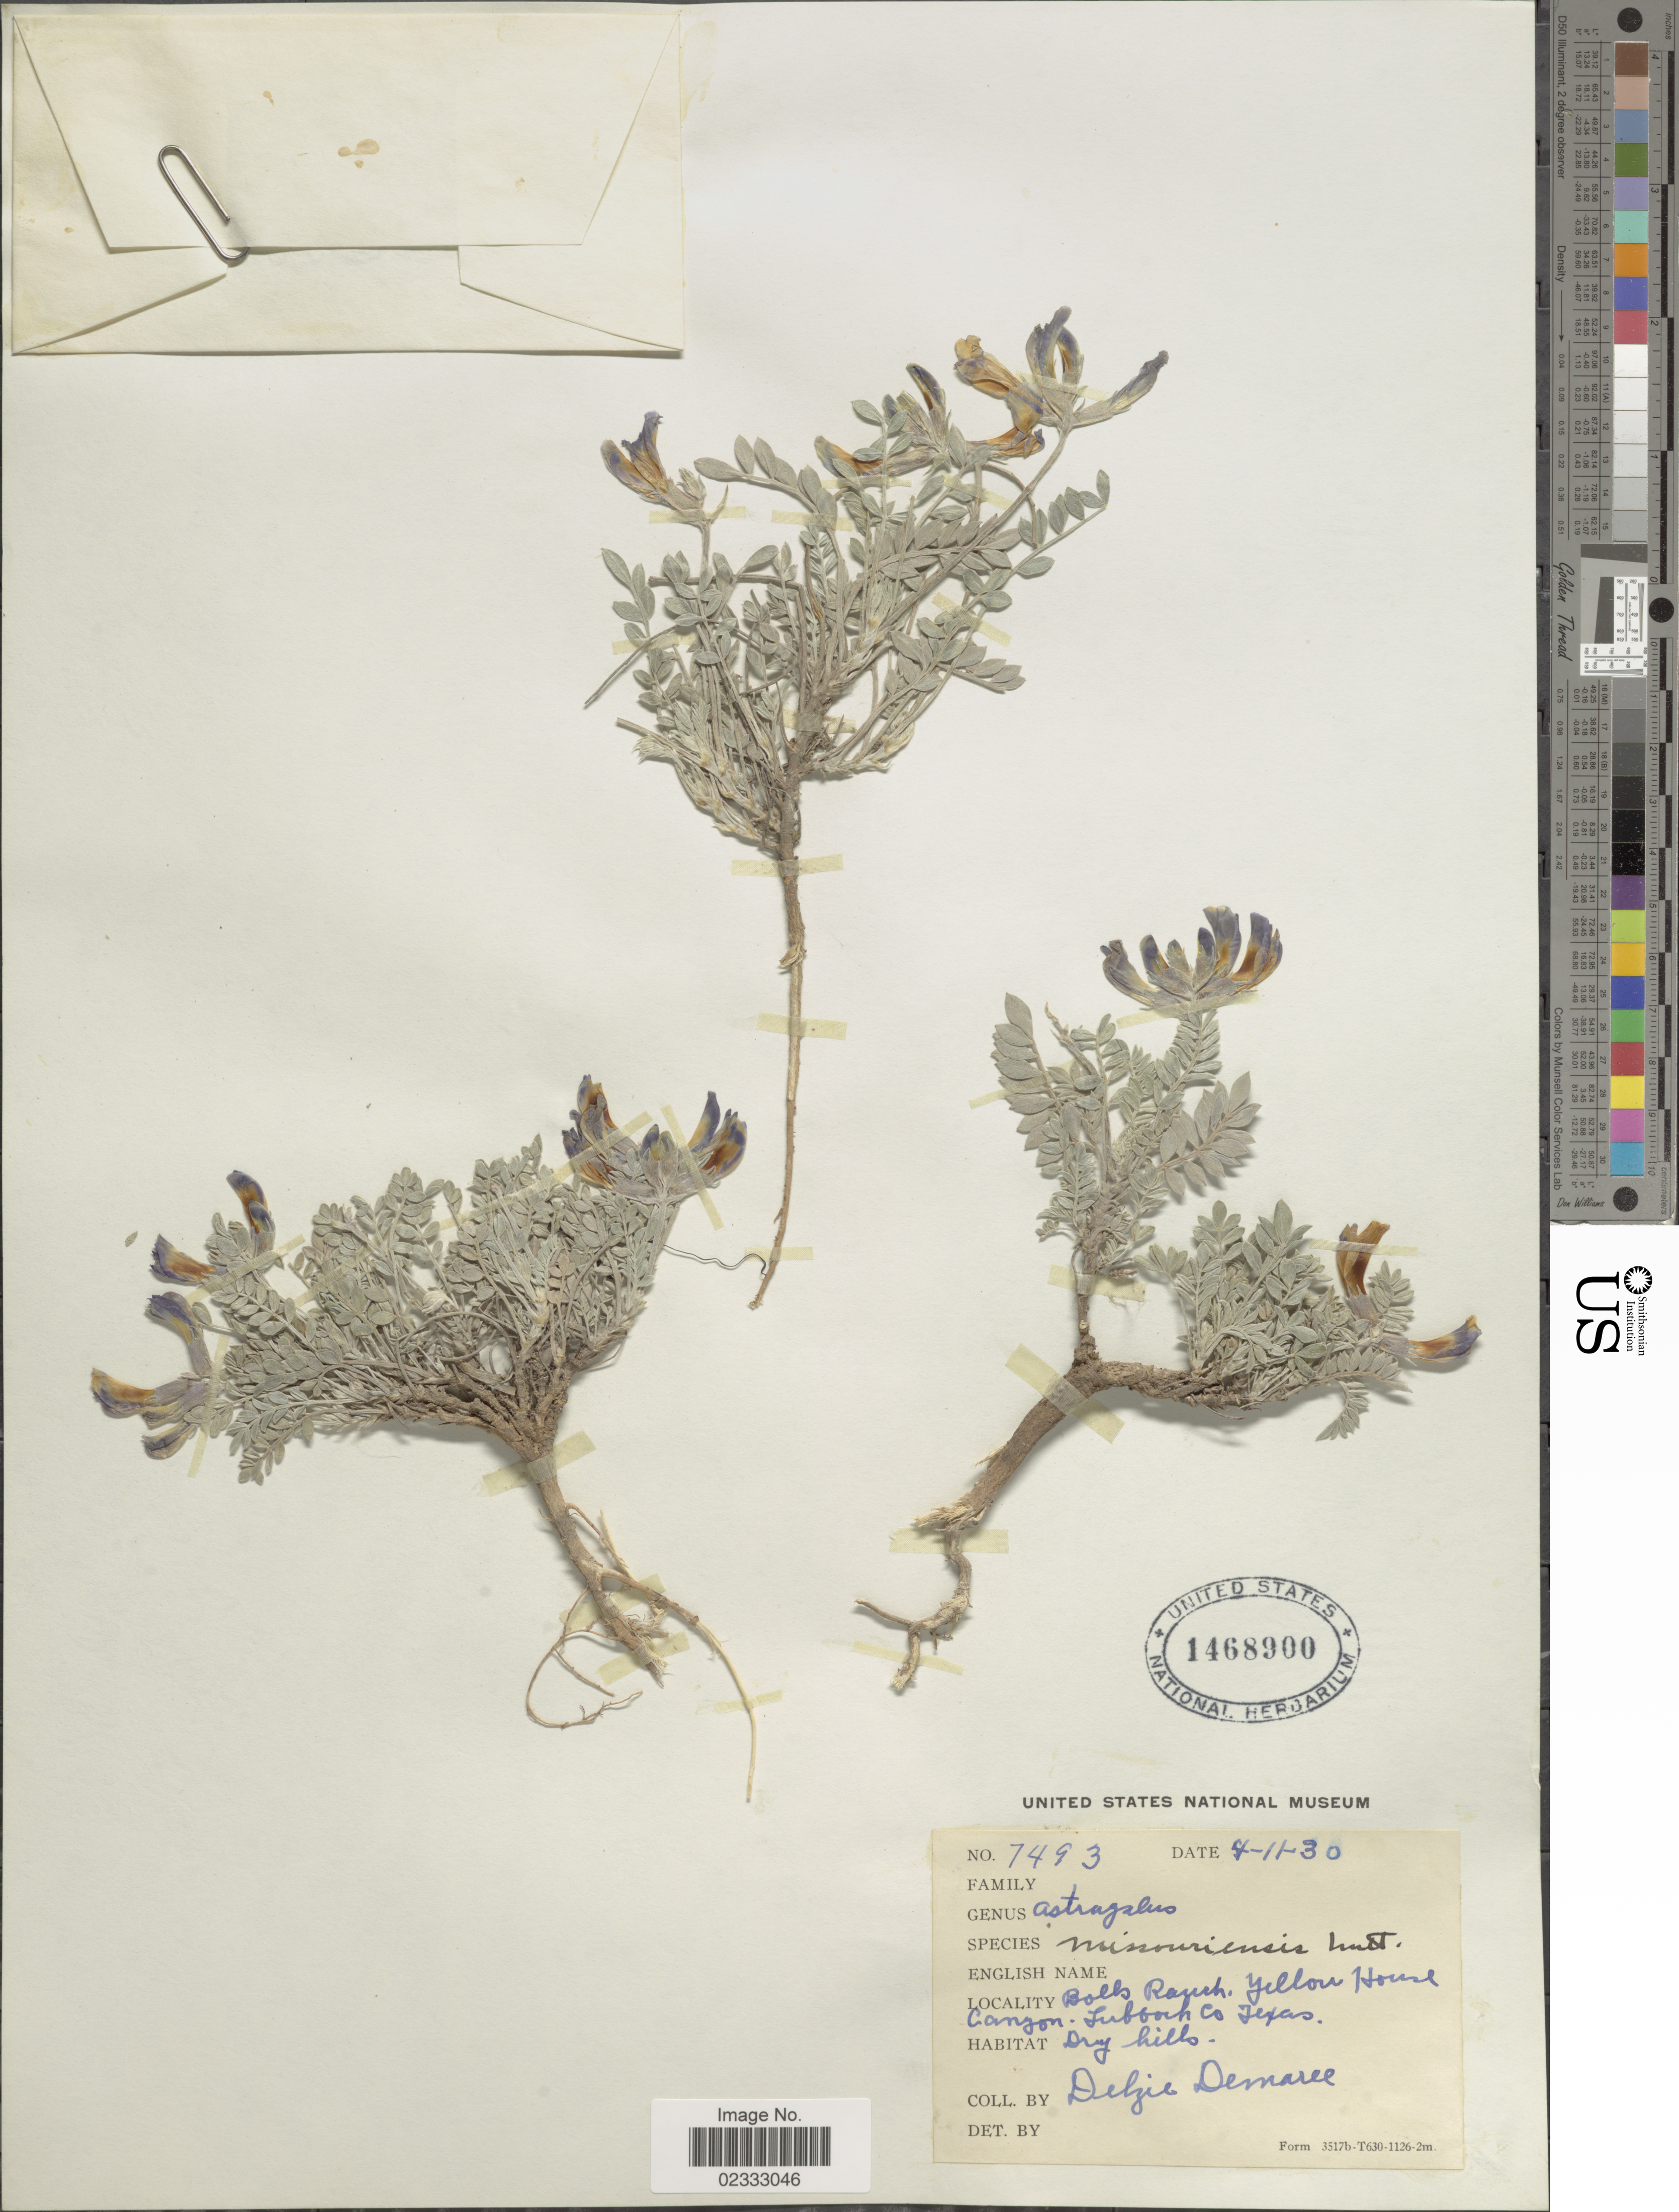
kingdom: Plantae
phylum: Tracheophyta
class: Magnoliopsida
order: Fabales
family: Fabaceae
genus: Astragalus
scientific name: Astragalus missouriensis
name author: Nutt.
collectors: D. Demaree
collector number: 7493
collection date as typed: Transcribed d/m/y: 11/4/30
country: United States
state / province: Texas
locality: Bolls Ranch, Yellow House Canyon, Lubbock Co.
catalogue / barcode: US 1468900